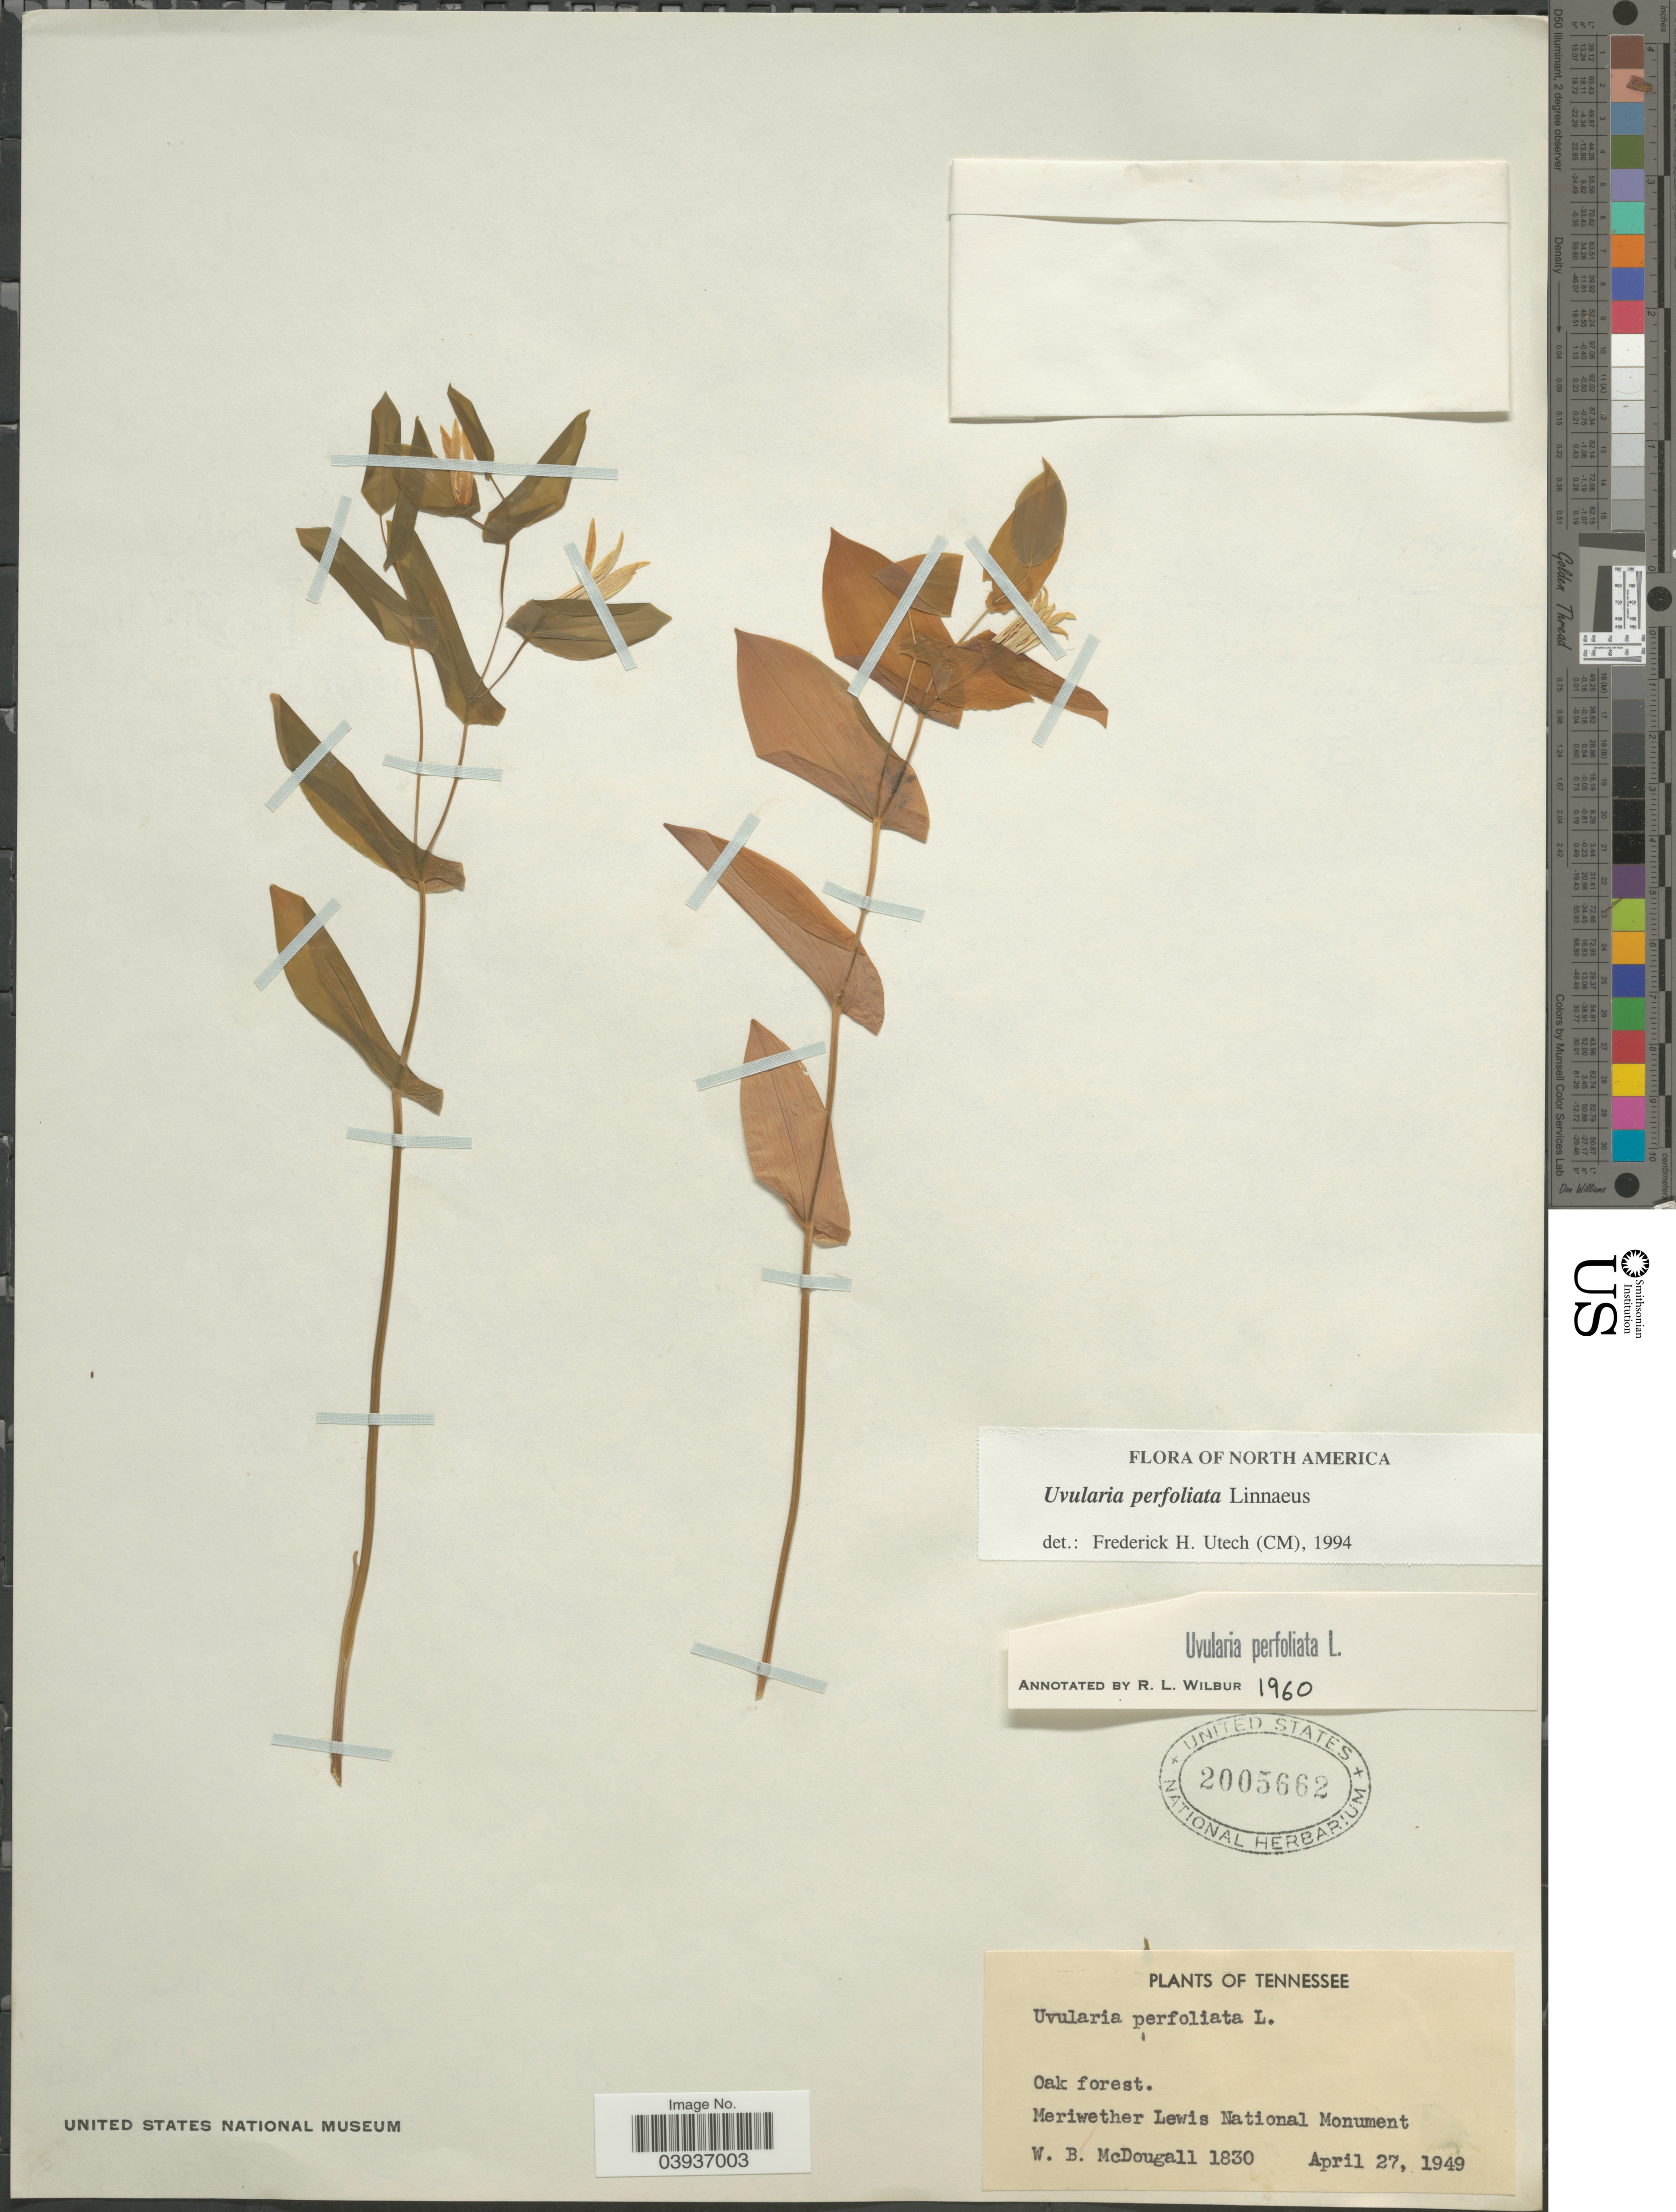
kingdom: Plantae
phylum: Tracheophyta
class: Liliopsida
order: Liliales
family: Colchicaceae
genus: Uvularia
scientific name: Uvularia perfoliata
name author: L.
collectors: W. B. McDougall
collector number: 1830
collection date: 1949-04-27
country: United States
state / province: Tennessee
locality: Meriwether Lewis National Monument.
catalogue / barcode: US 2005662